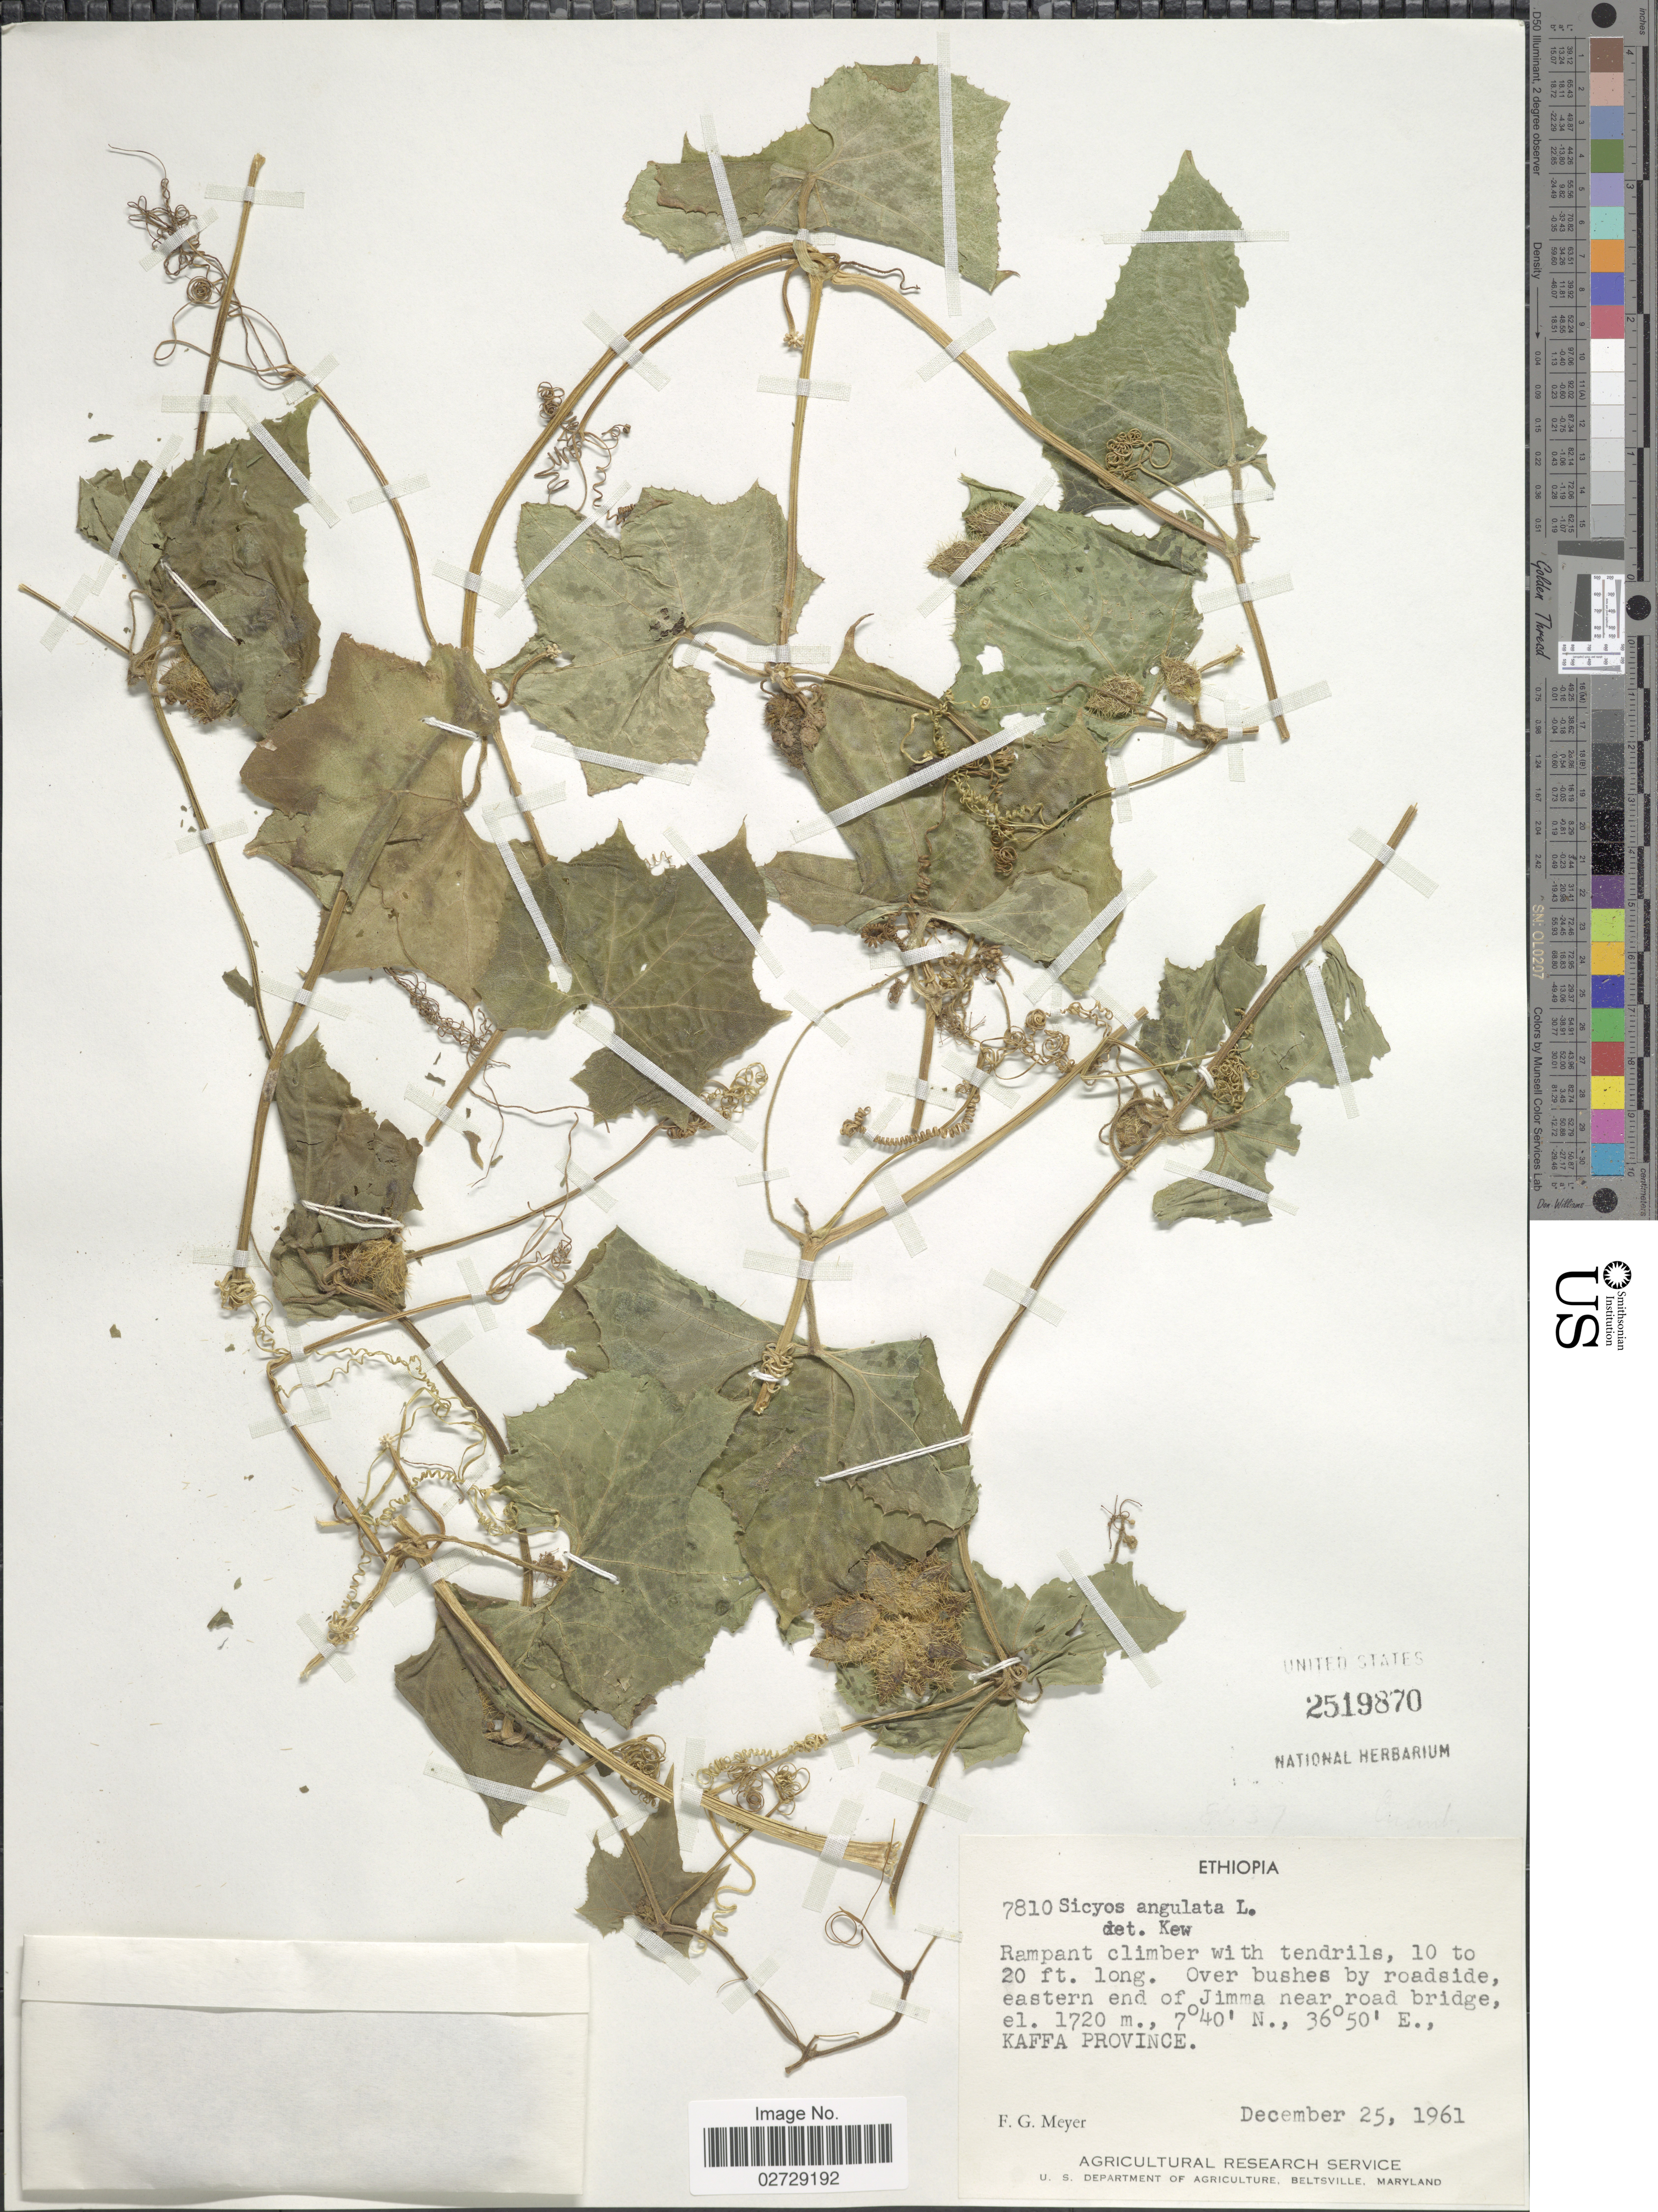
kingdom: Plantae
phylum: Tracheophyta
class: Magnoliopsida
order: Cucurbitales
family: Cucurbitaceae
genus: Sicyos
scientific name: Sicyos angulatus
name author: L.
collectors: F. G. Meyer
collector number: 7810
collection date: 1961-12-25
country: Ethiopia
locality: Over bushes by roadside, eastern end of Jimma near road bridge, Kaffa Province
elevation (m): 1720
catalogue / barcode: US 2519870